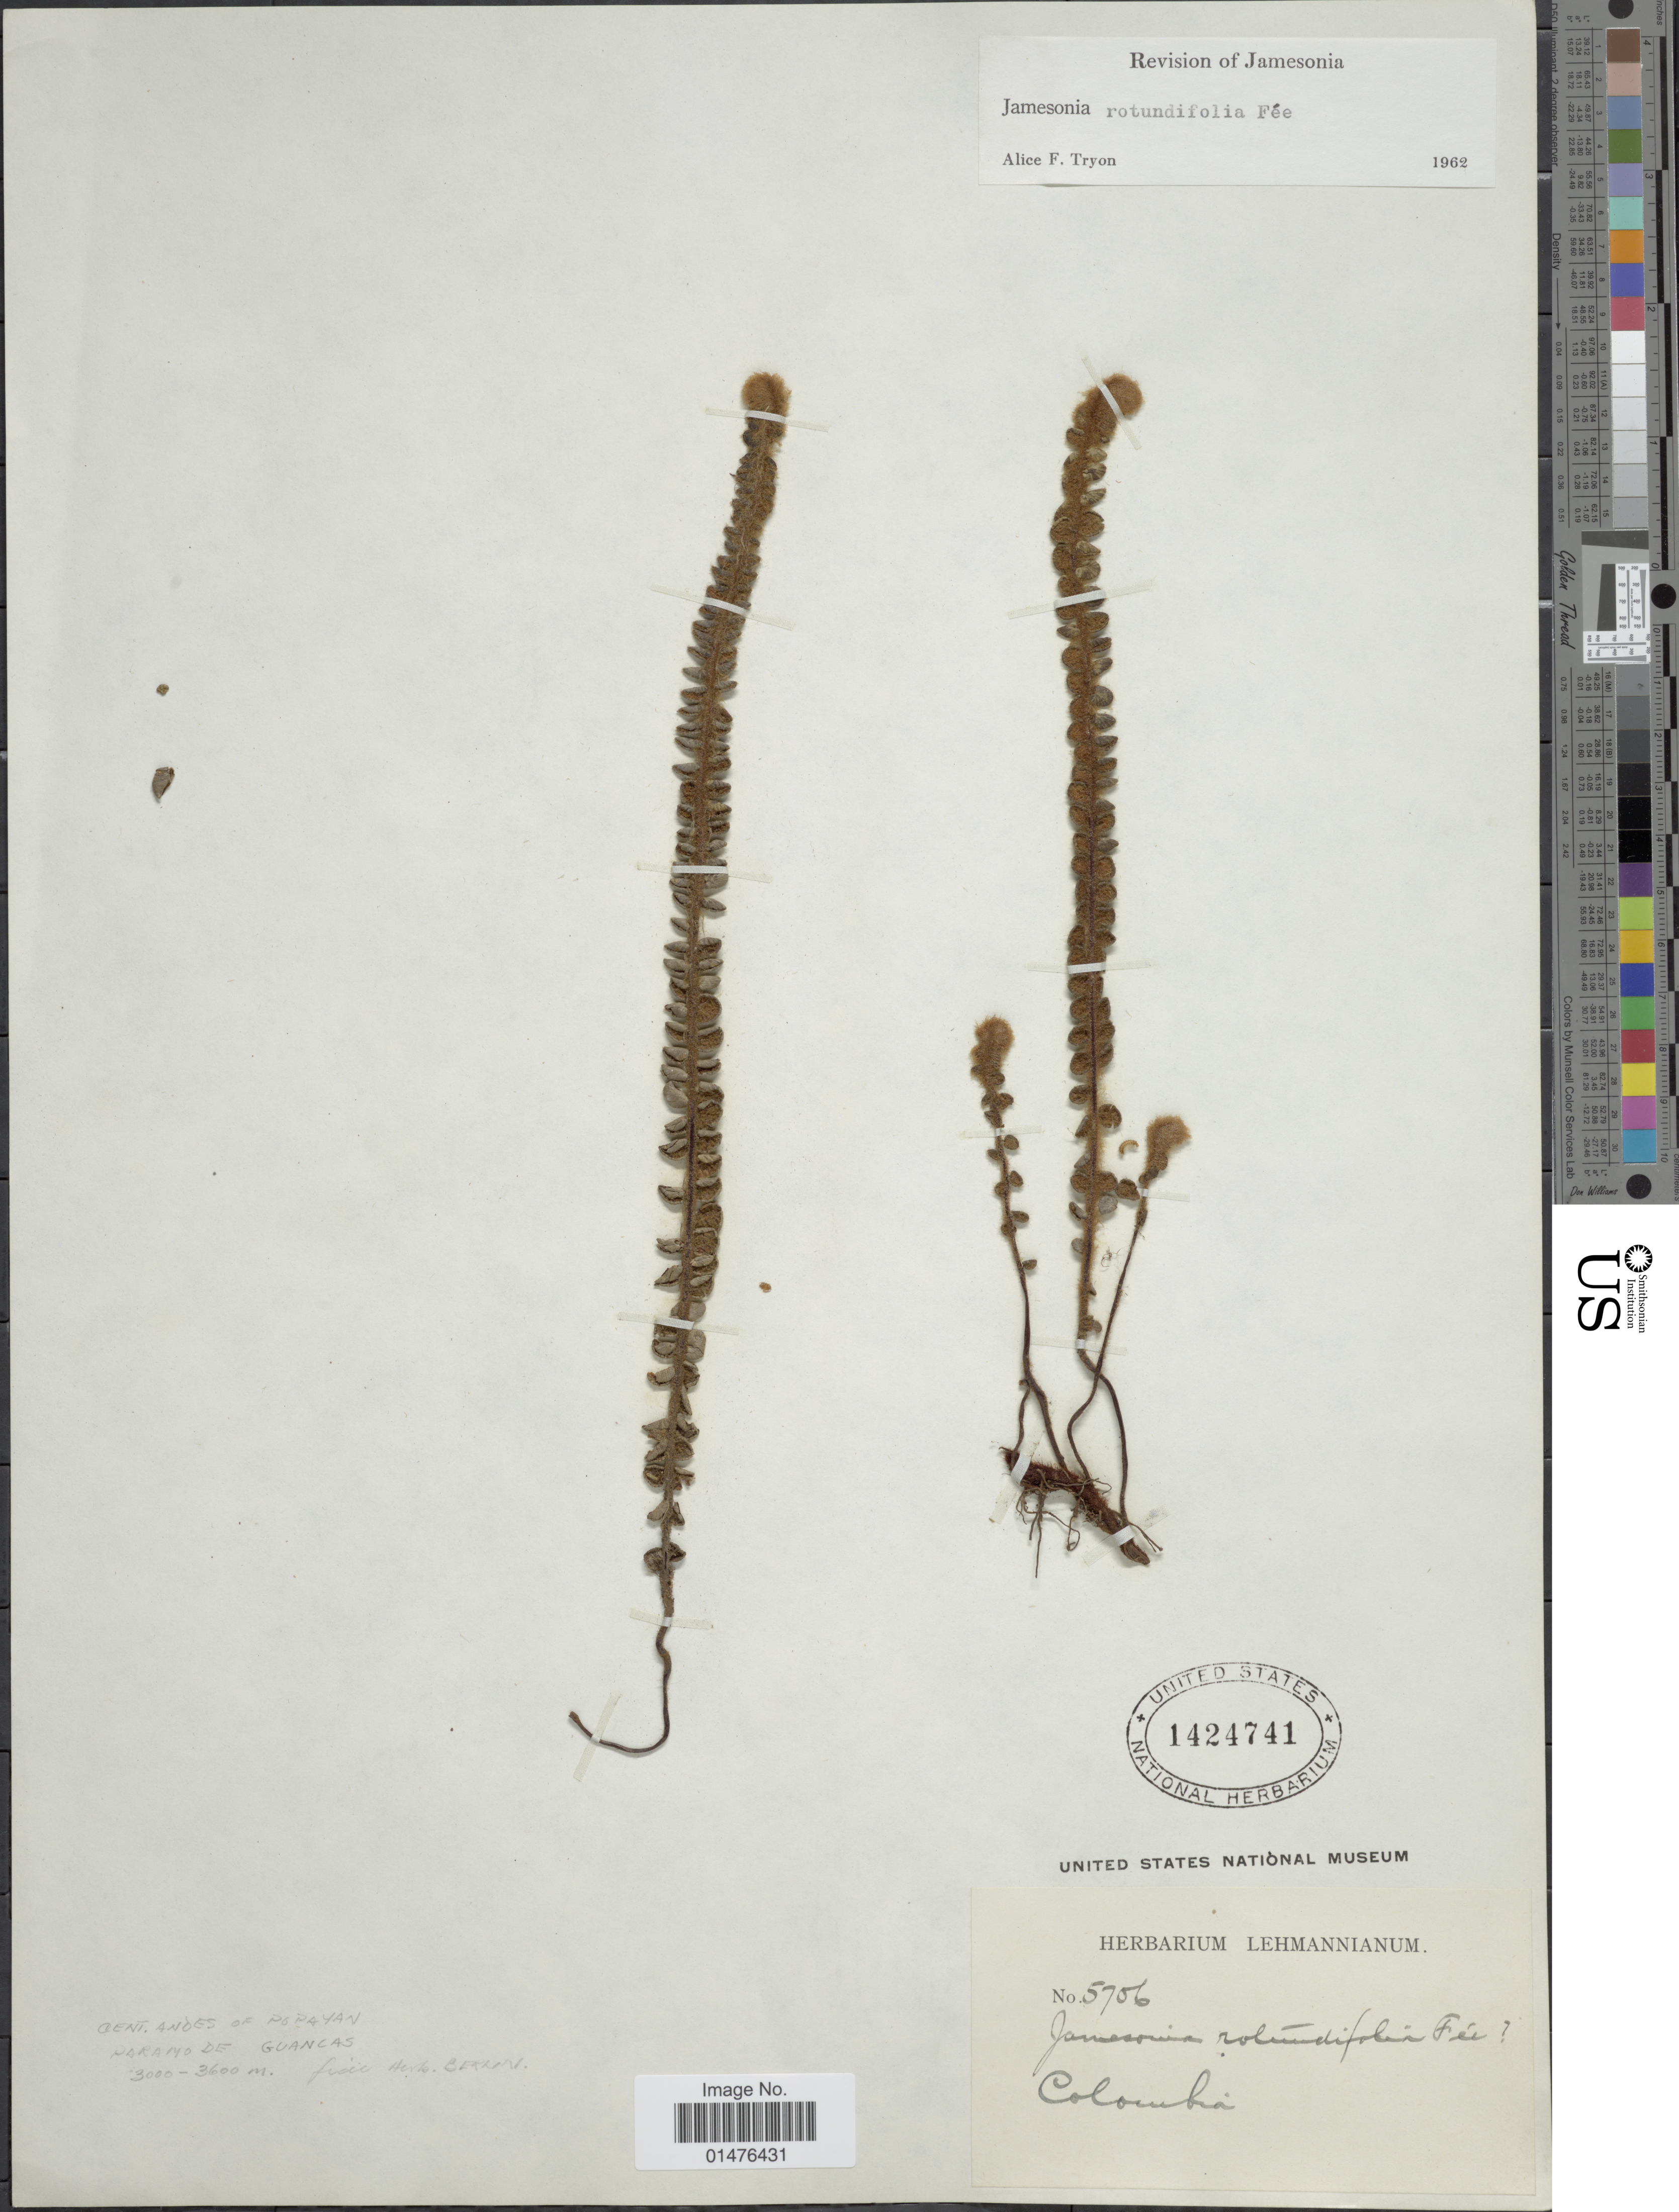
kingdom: Plantae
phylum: Tracheophyta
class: Polypodiopsida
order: Polypodiales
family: Pteridaceae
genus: Jamesonia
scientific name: Jamesonia rotundifolia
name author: Fée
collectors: ex herb. Lehmannianum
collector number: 5706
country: Colombia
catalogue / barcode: US 1424741